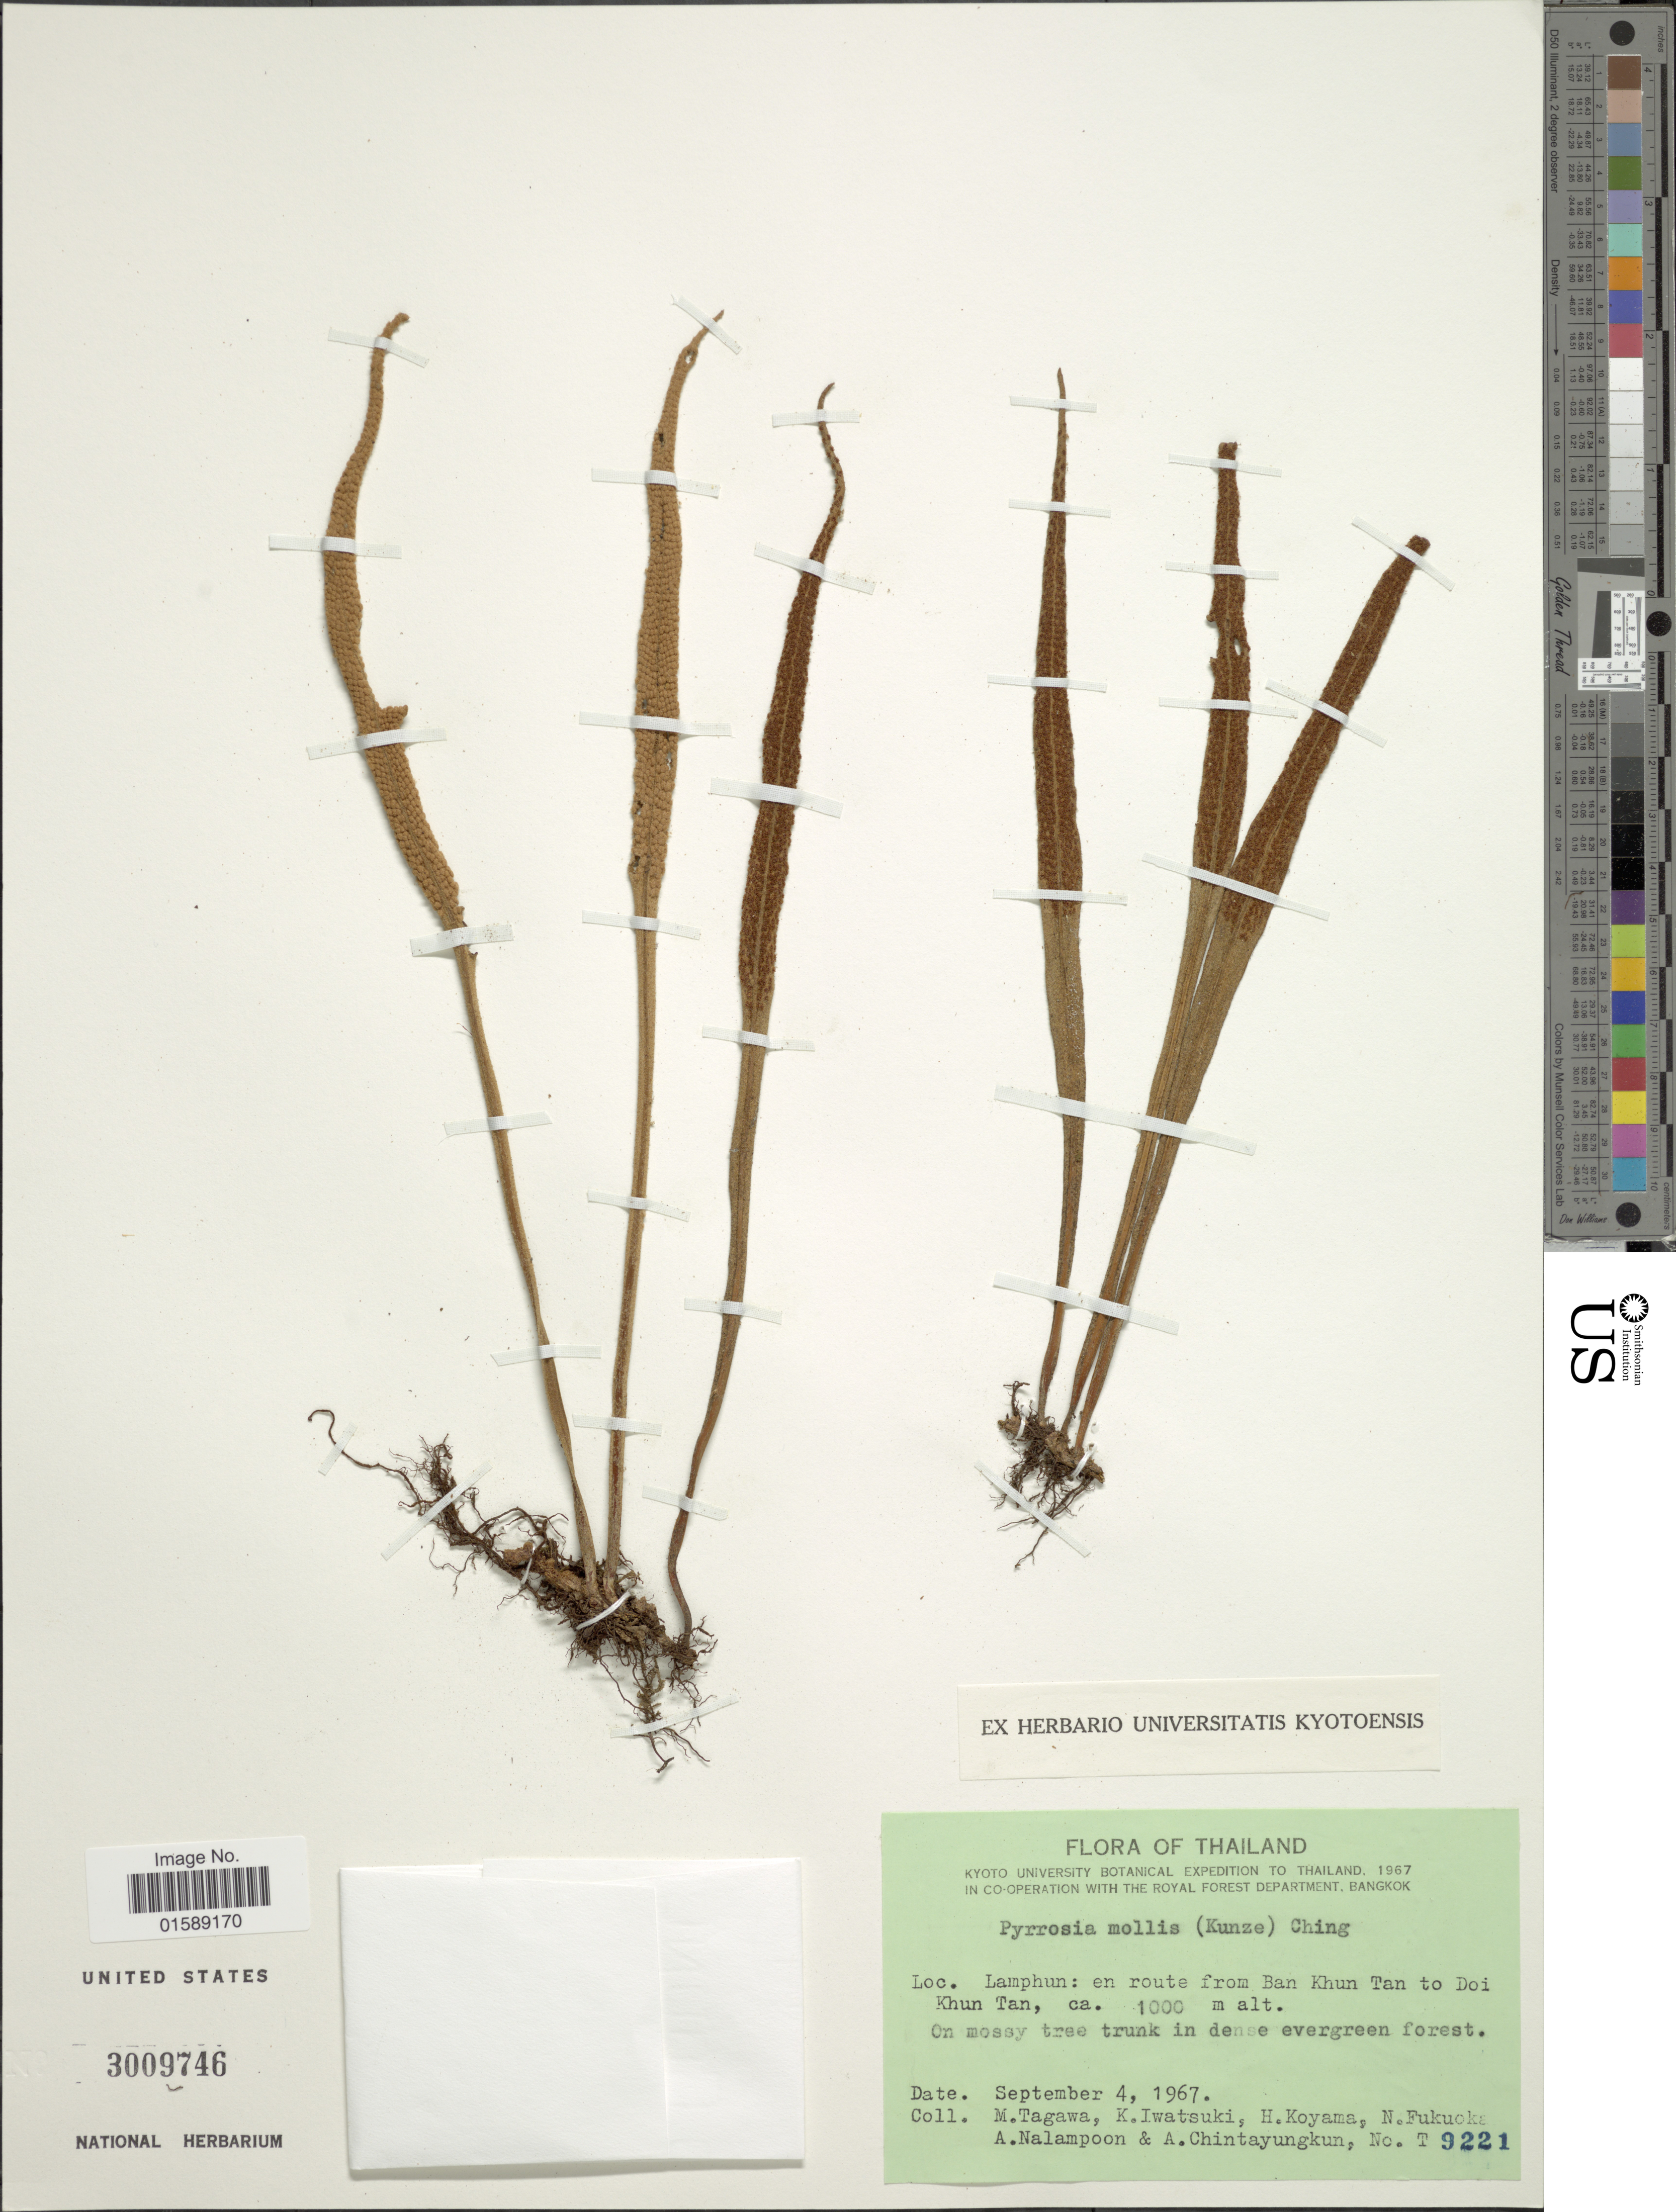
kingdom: Plantae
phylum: Tracheophyta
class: Polypodiopsida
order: Polypodiales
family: Polypodiaceae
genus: Pyrrosia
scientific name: Pyrrosia mollis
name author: (Kunze) Ching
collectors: M. Tagawa, K. Iwatsuki, H. Koyama, N. Fukuoka & et al.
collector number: T9221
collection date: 1967-09-04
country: Thailand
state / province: Lamphun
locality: En route from Ban Khun Tan to Doi Khun Tan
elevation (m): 1000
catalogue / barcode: US 3009746